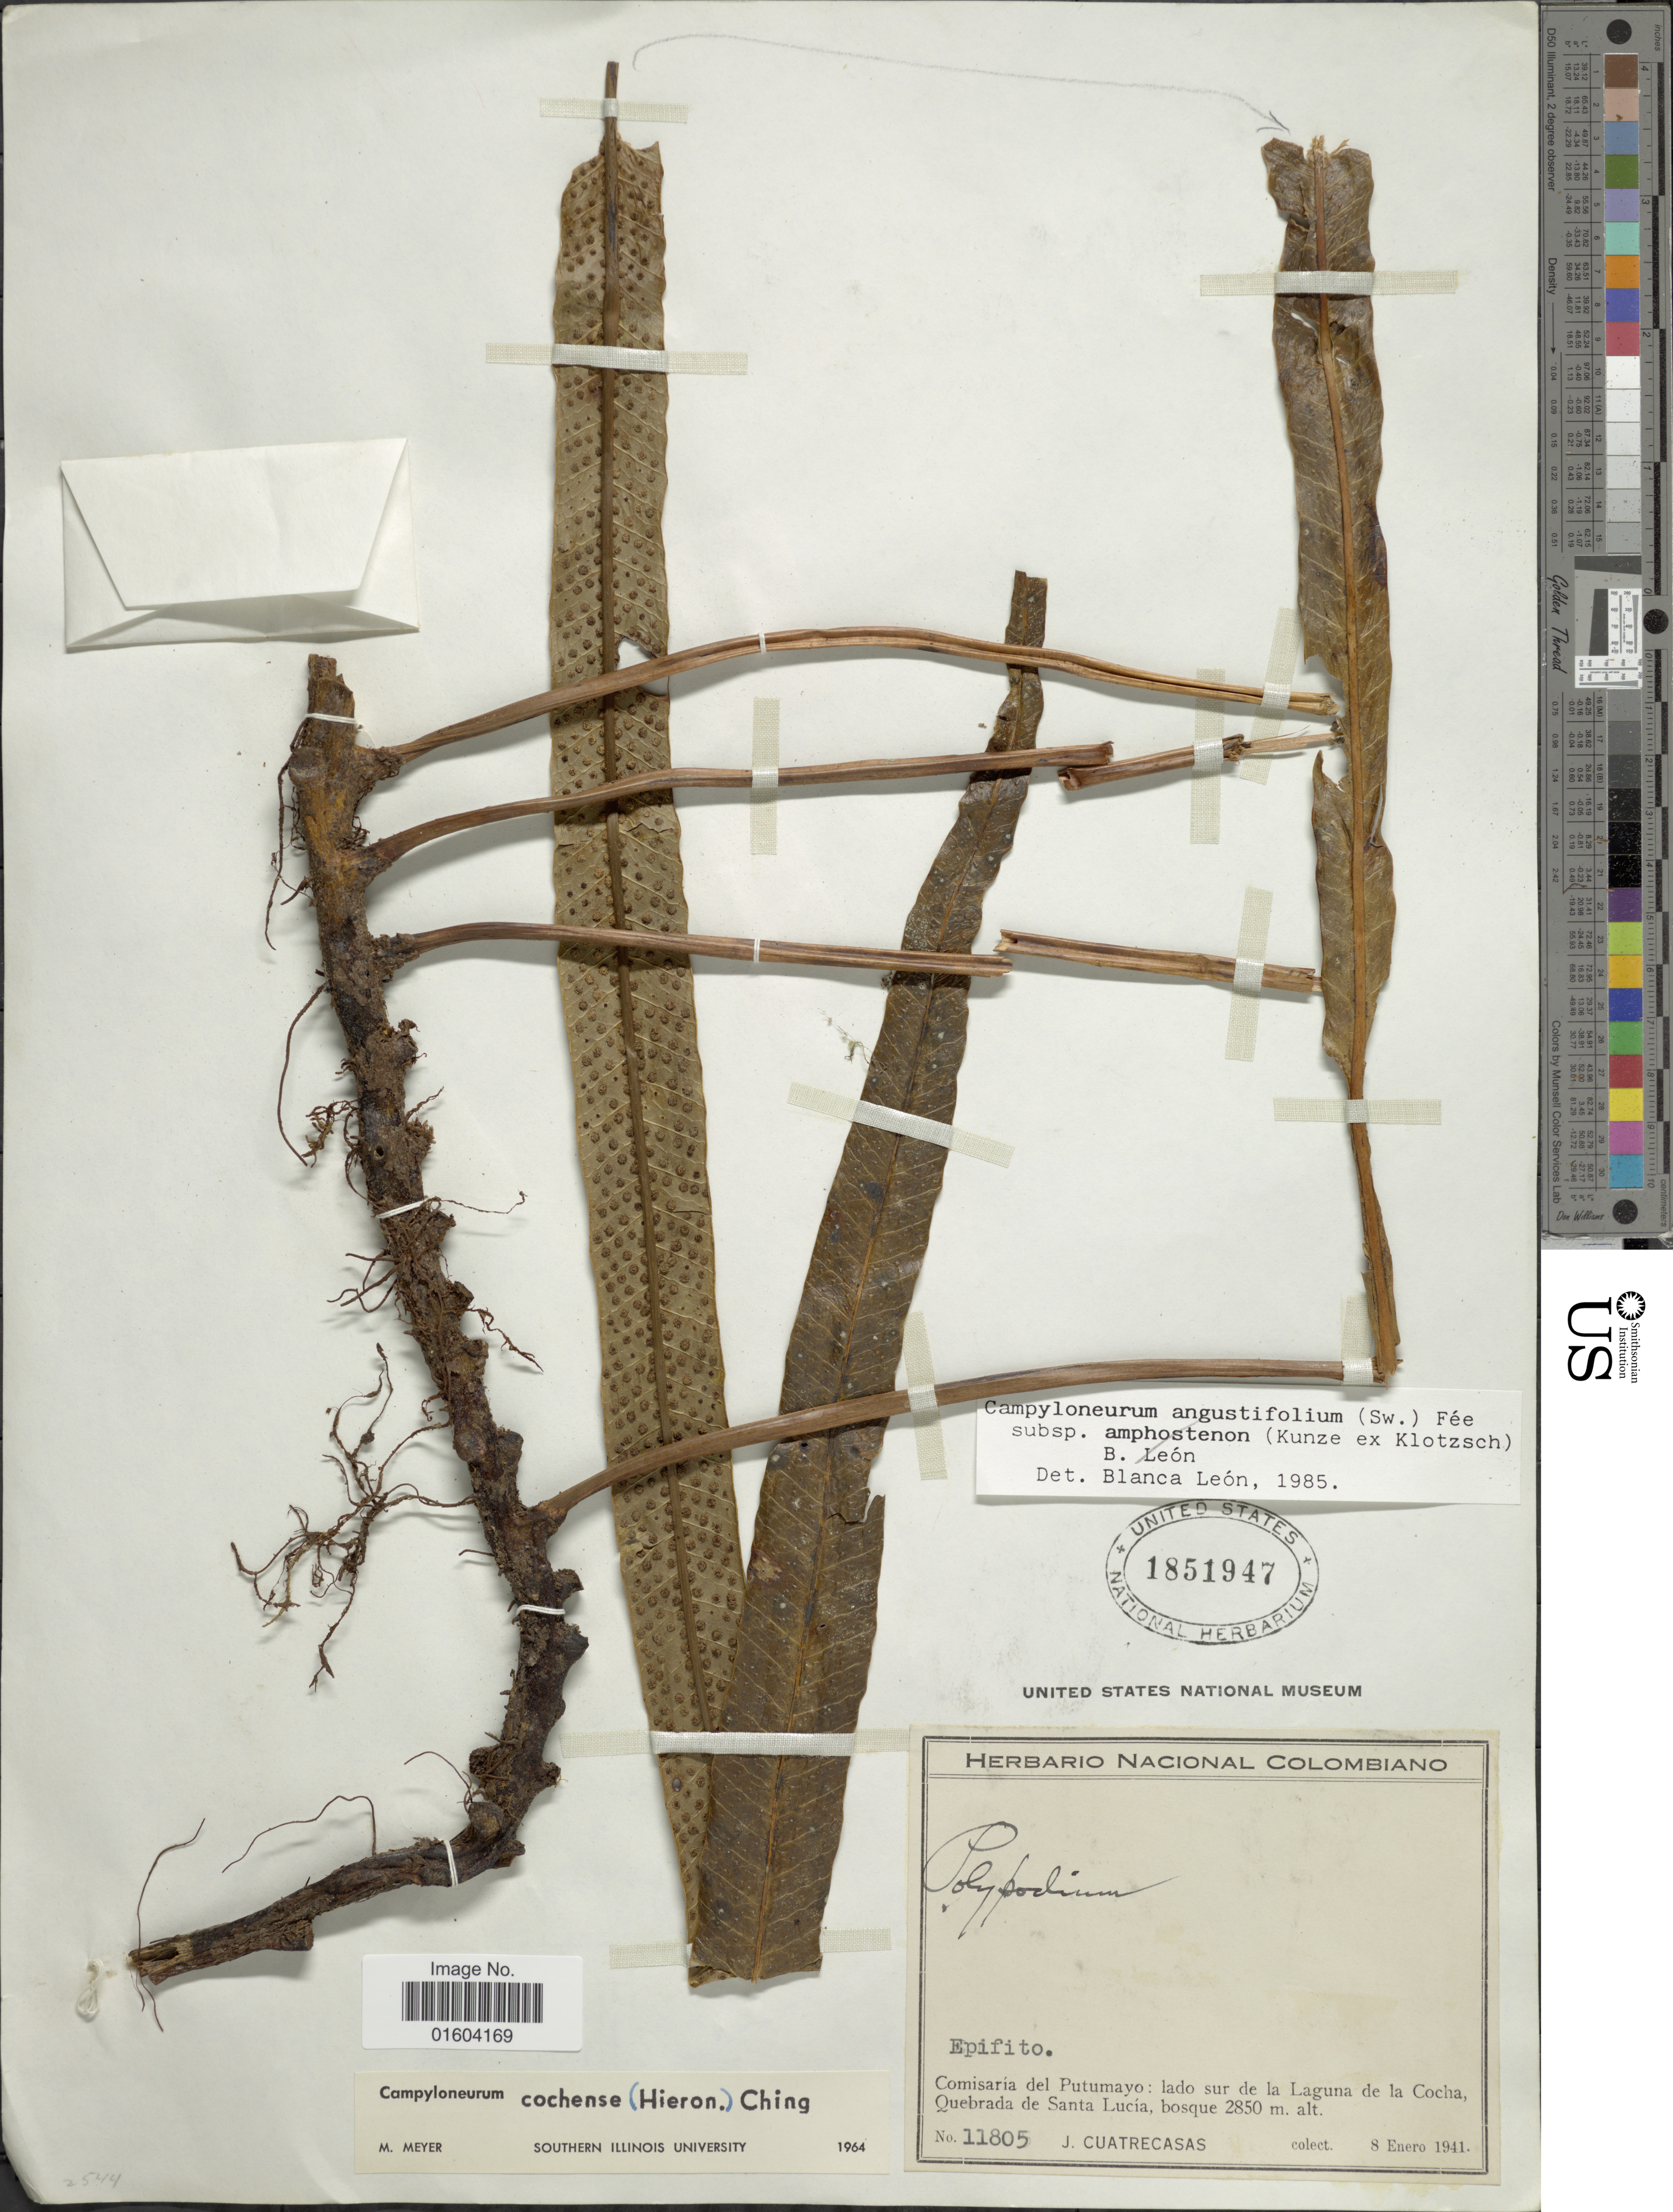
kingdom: Plantae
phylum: Tracheophyta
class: Polypodiopsida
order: Polypodiales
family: Polypodiaceae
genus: Campyloneurum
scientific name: Campyloneurum cochense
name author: (Hieron.) Ching & Farw.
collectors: J. Cuatrecasas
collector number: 11805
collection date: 1941-01-08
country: Colombia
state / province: Putumayo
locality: Comisaria del Putumayo: lado sur de la Laguna de la Cocha Quebrada de Santa Lucia.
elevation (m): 2850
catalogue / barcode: US 1851947